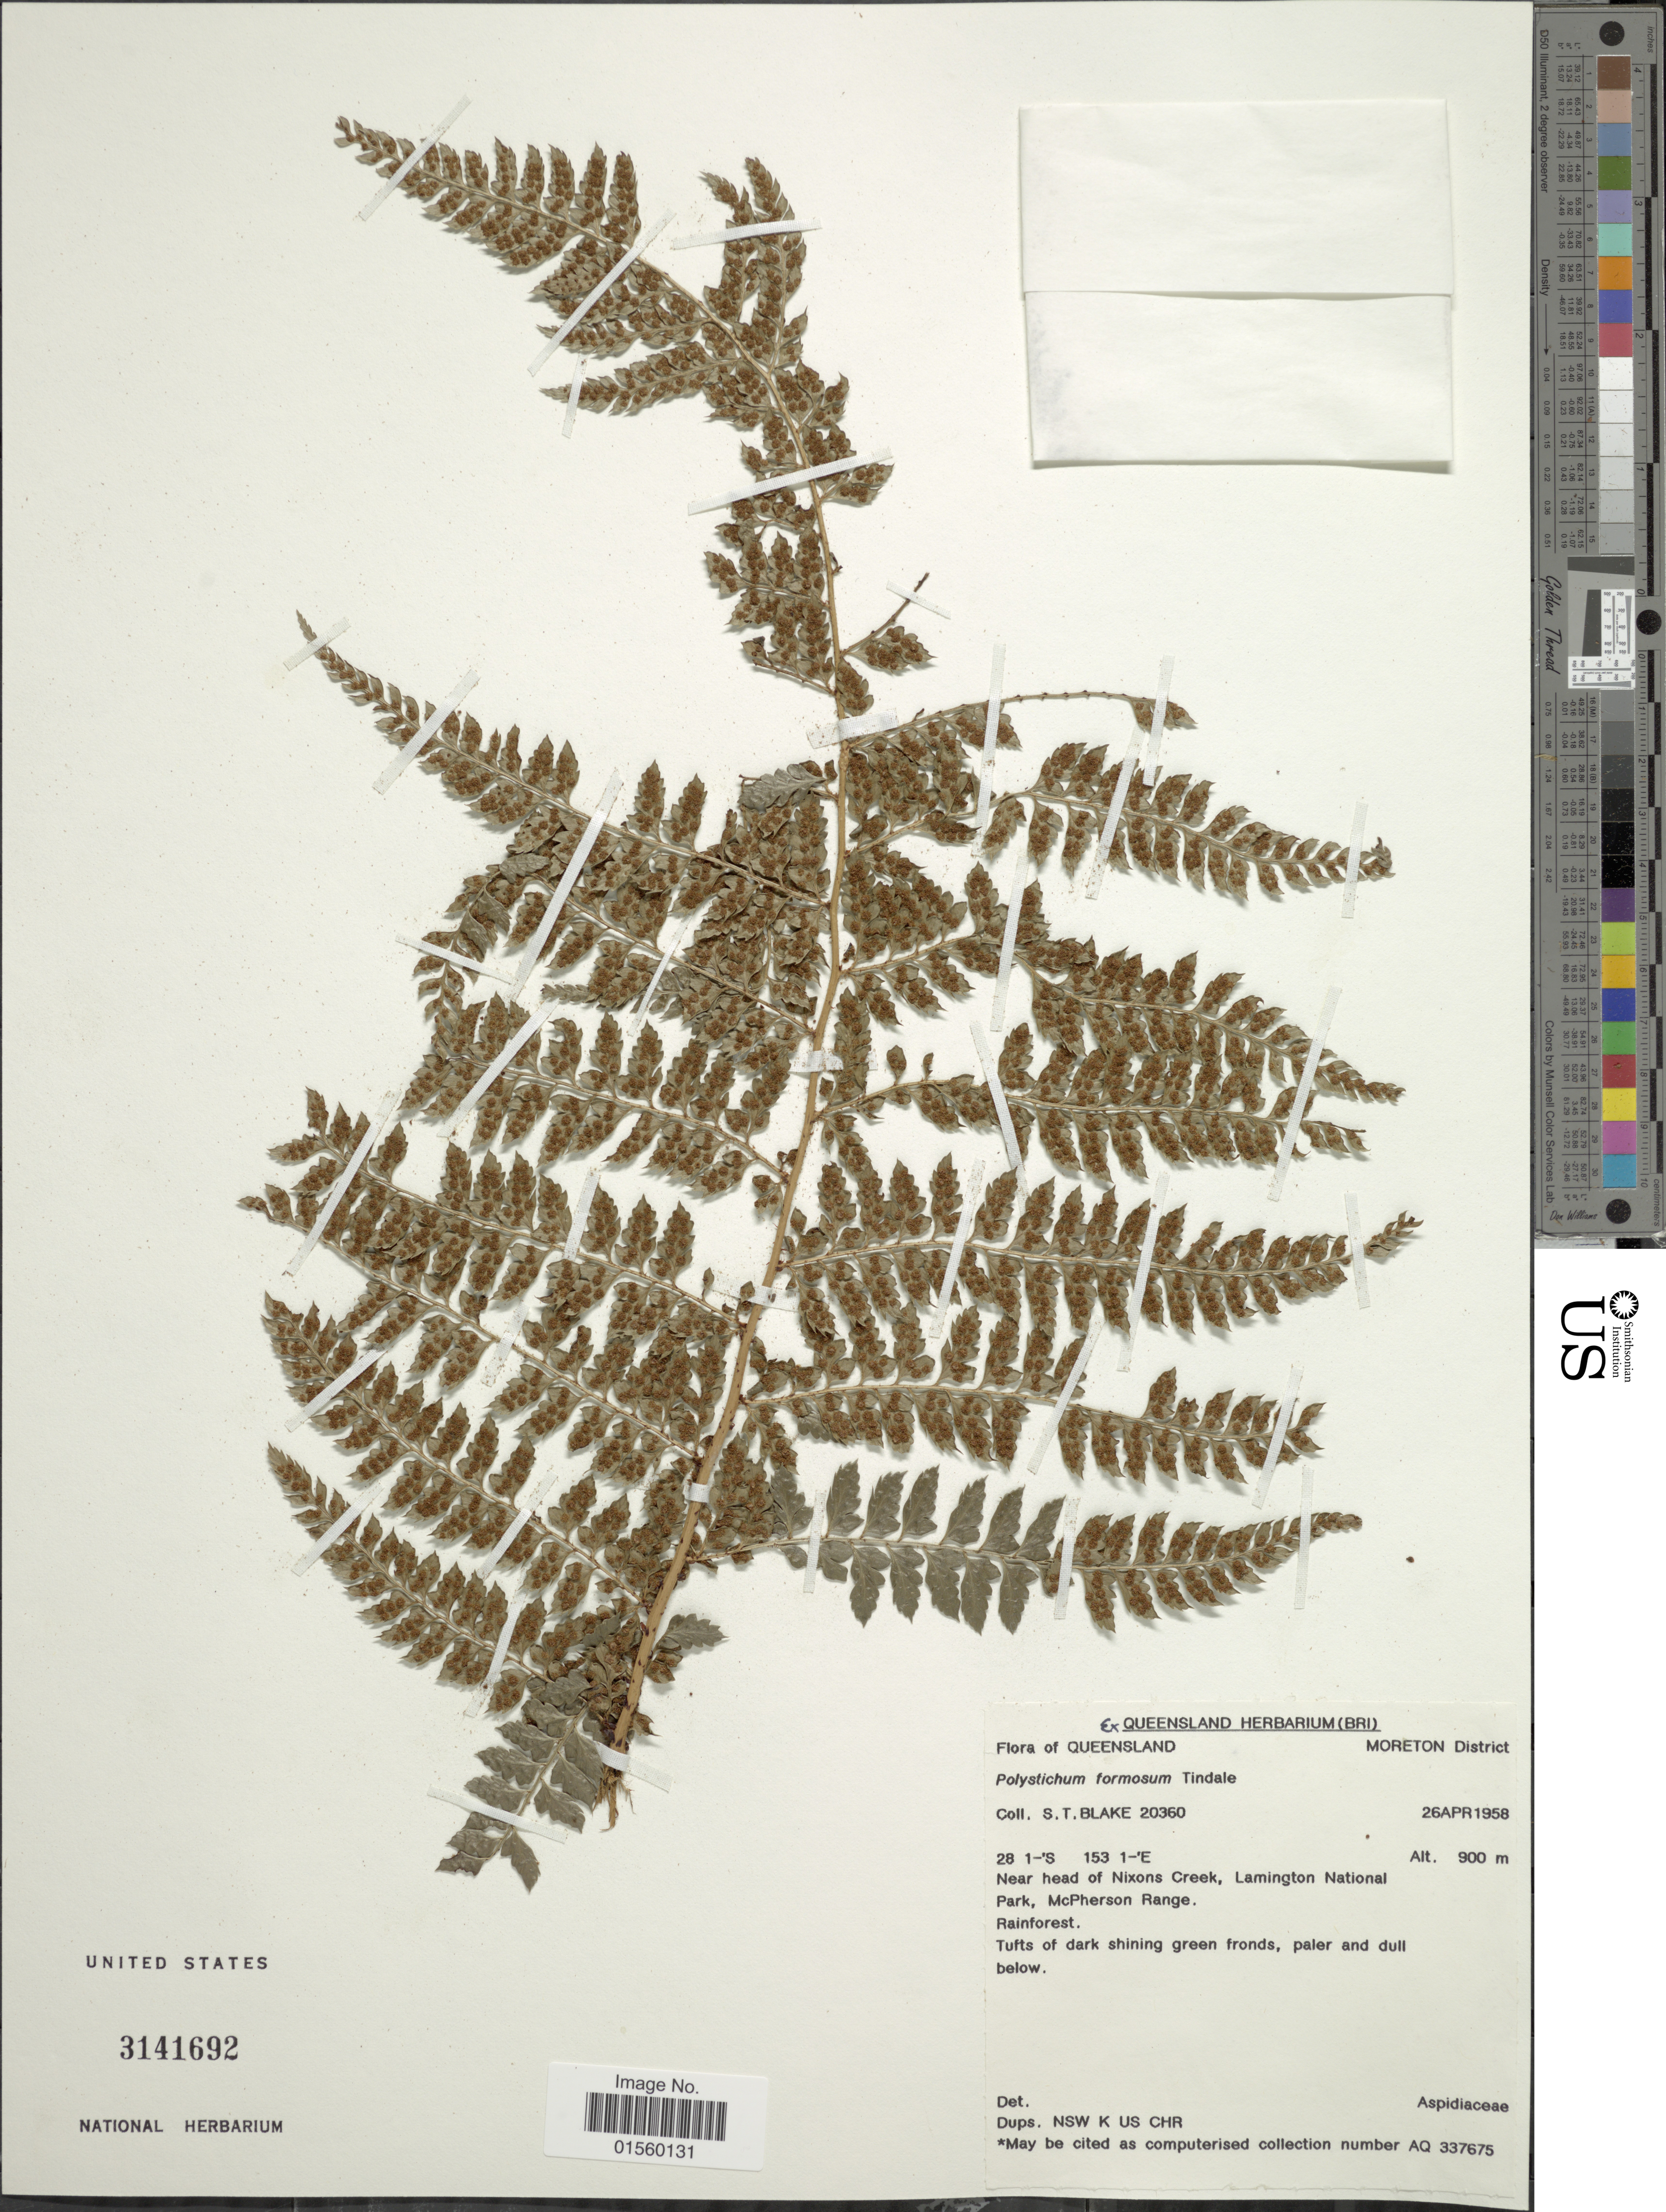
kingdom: Plantae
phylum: Tracheophyta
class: Polypodiopsida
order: Polypodiales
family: Dryopteridaceae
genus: Polystichum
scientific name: Polystichum formosum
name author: Tindale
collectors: S. T. Blake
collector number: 20360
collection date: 1958-04-26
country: Australia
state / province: Queensland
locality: Moreton District, near head of Nixons Creek, Lamington National Park, McPherson Range. Rainforest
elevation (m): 900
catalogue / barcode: US 3141692